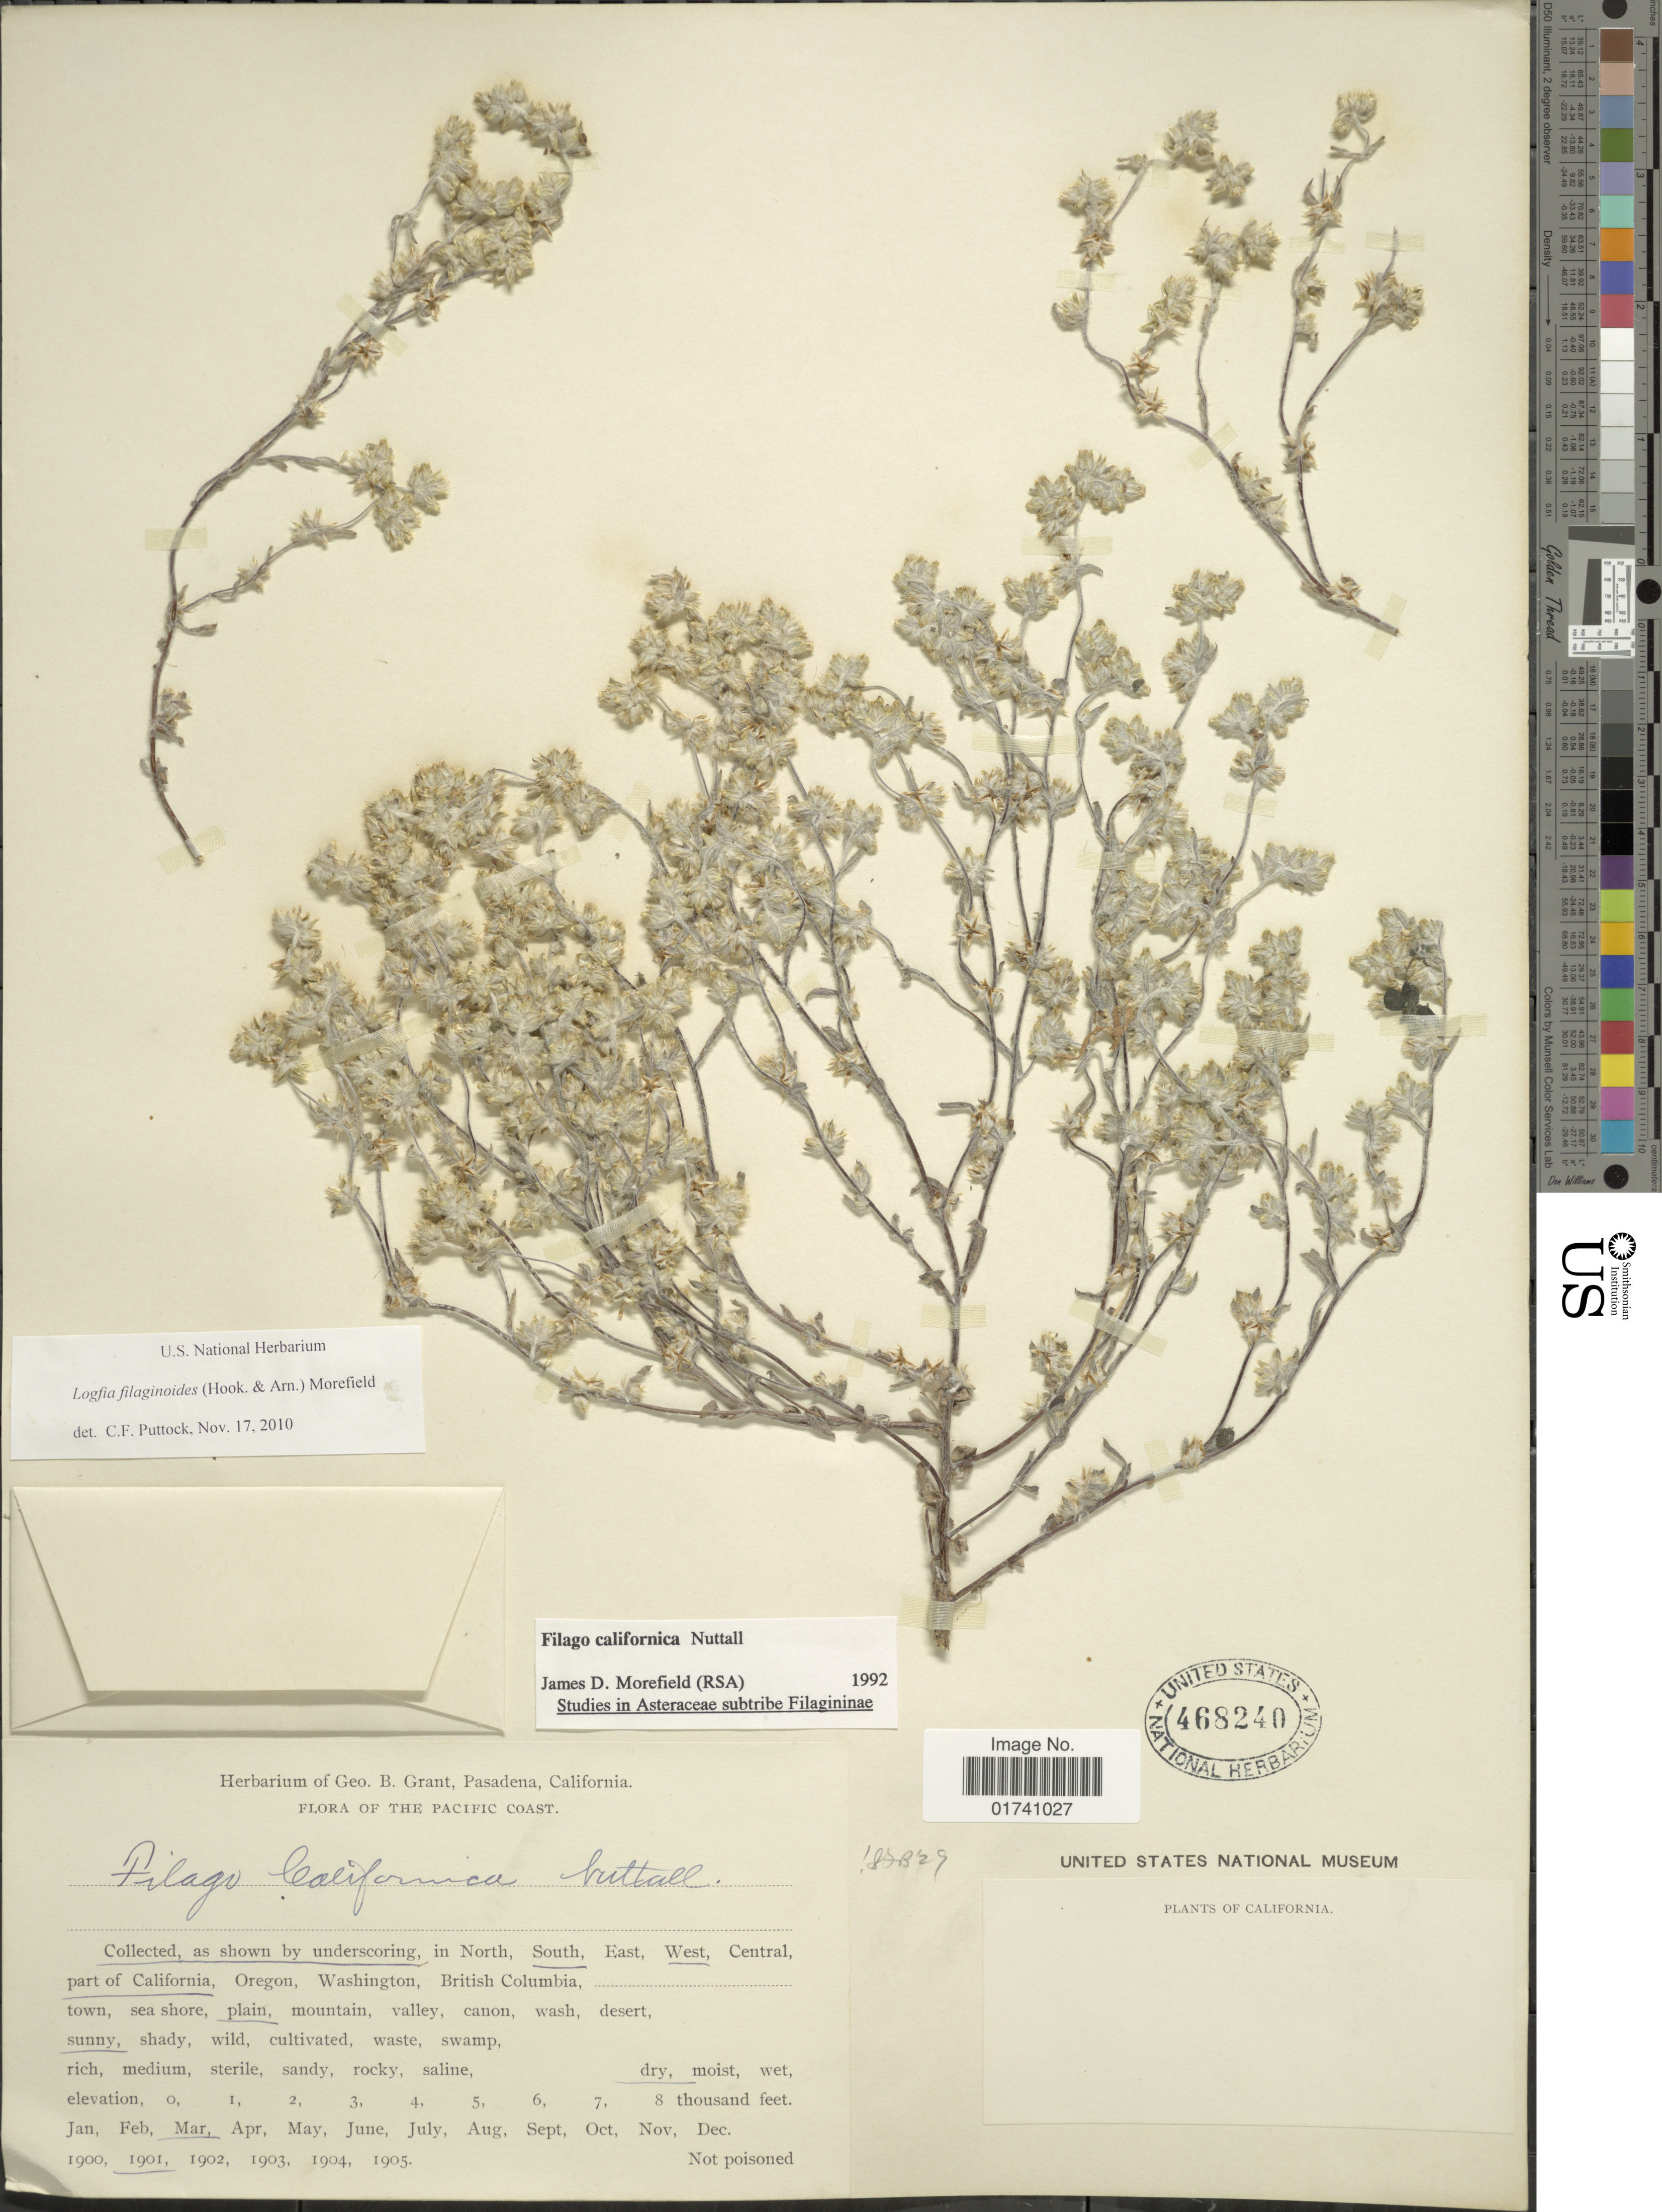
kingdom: Plantae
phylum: Tracheophyta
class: Magnoliopsida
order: Asterales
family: Asteraceae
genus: Logfia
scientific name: Logfia filaginoides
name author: (Hook. & Arn.) Morefield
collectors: ex herb. G. B. Grant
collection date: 1901-03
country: United States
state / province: California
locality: South, West, part of California. Pacific Coast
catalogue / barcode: US 468240